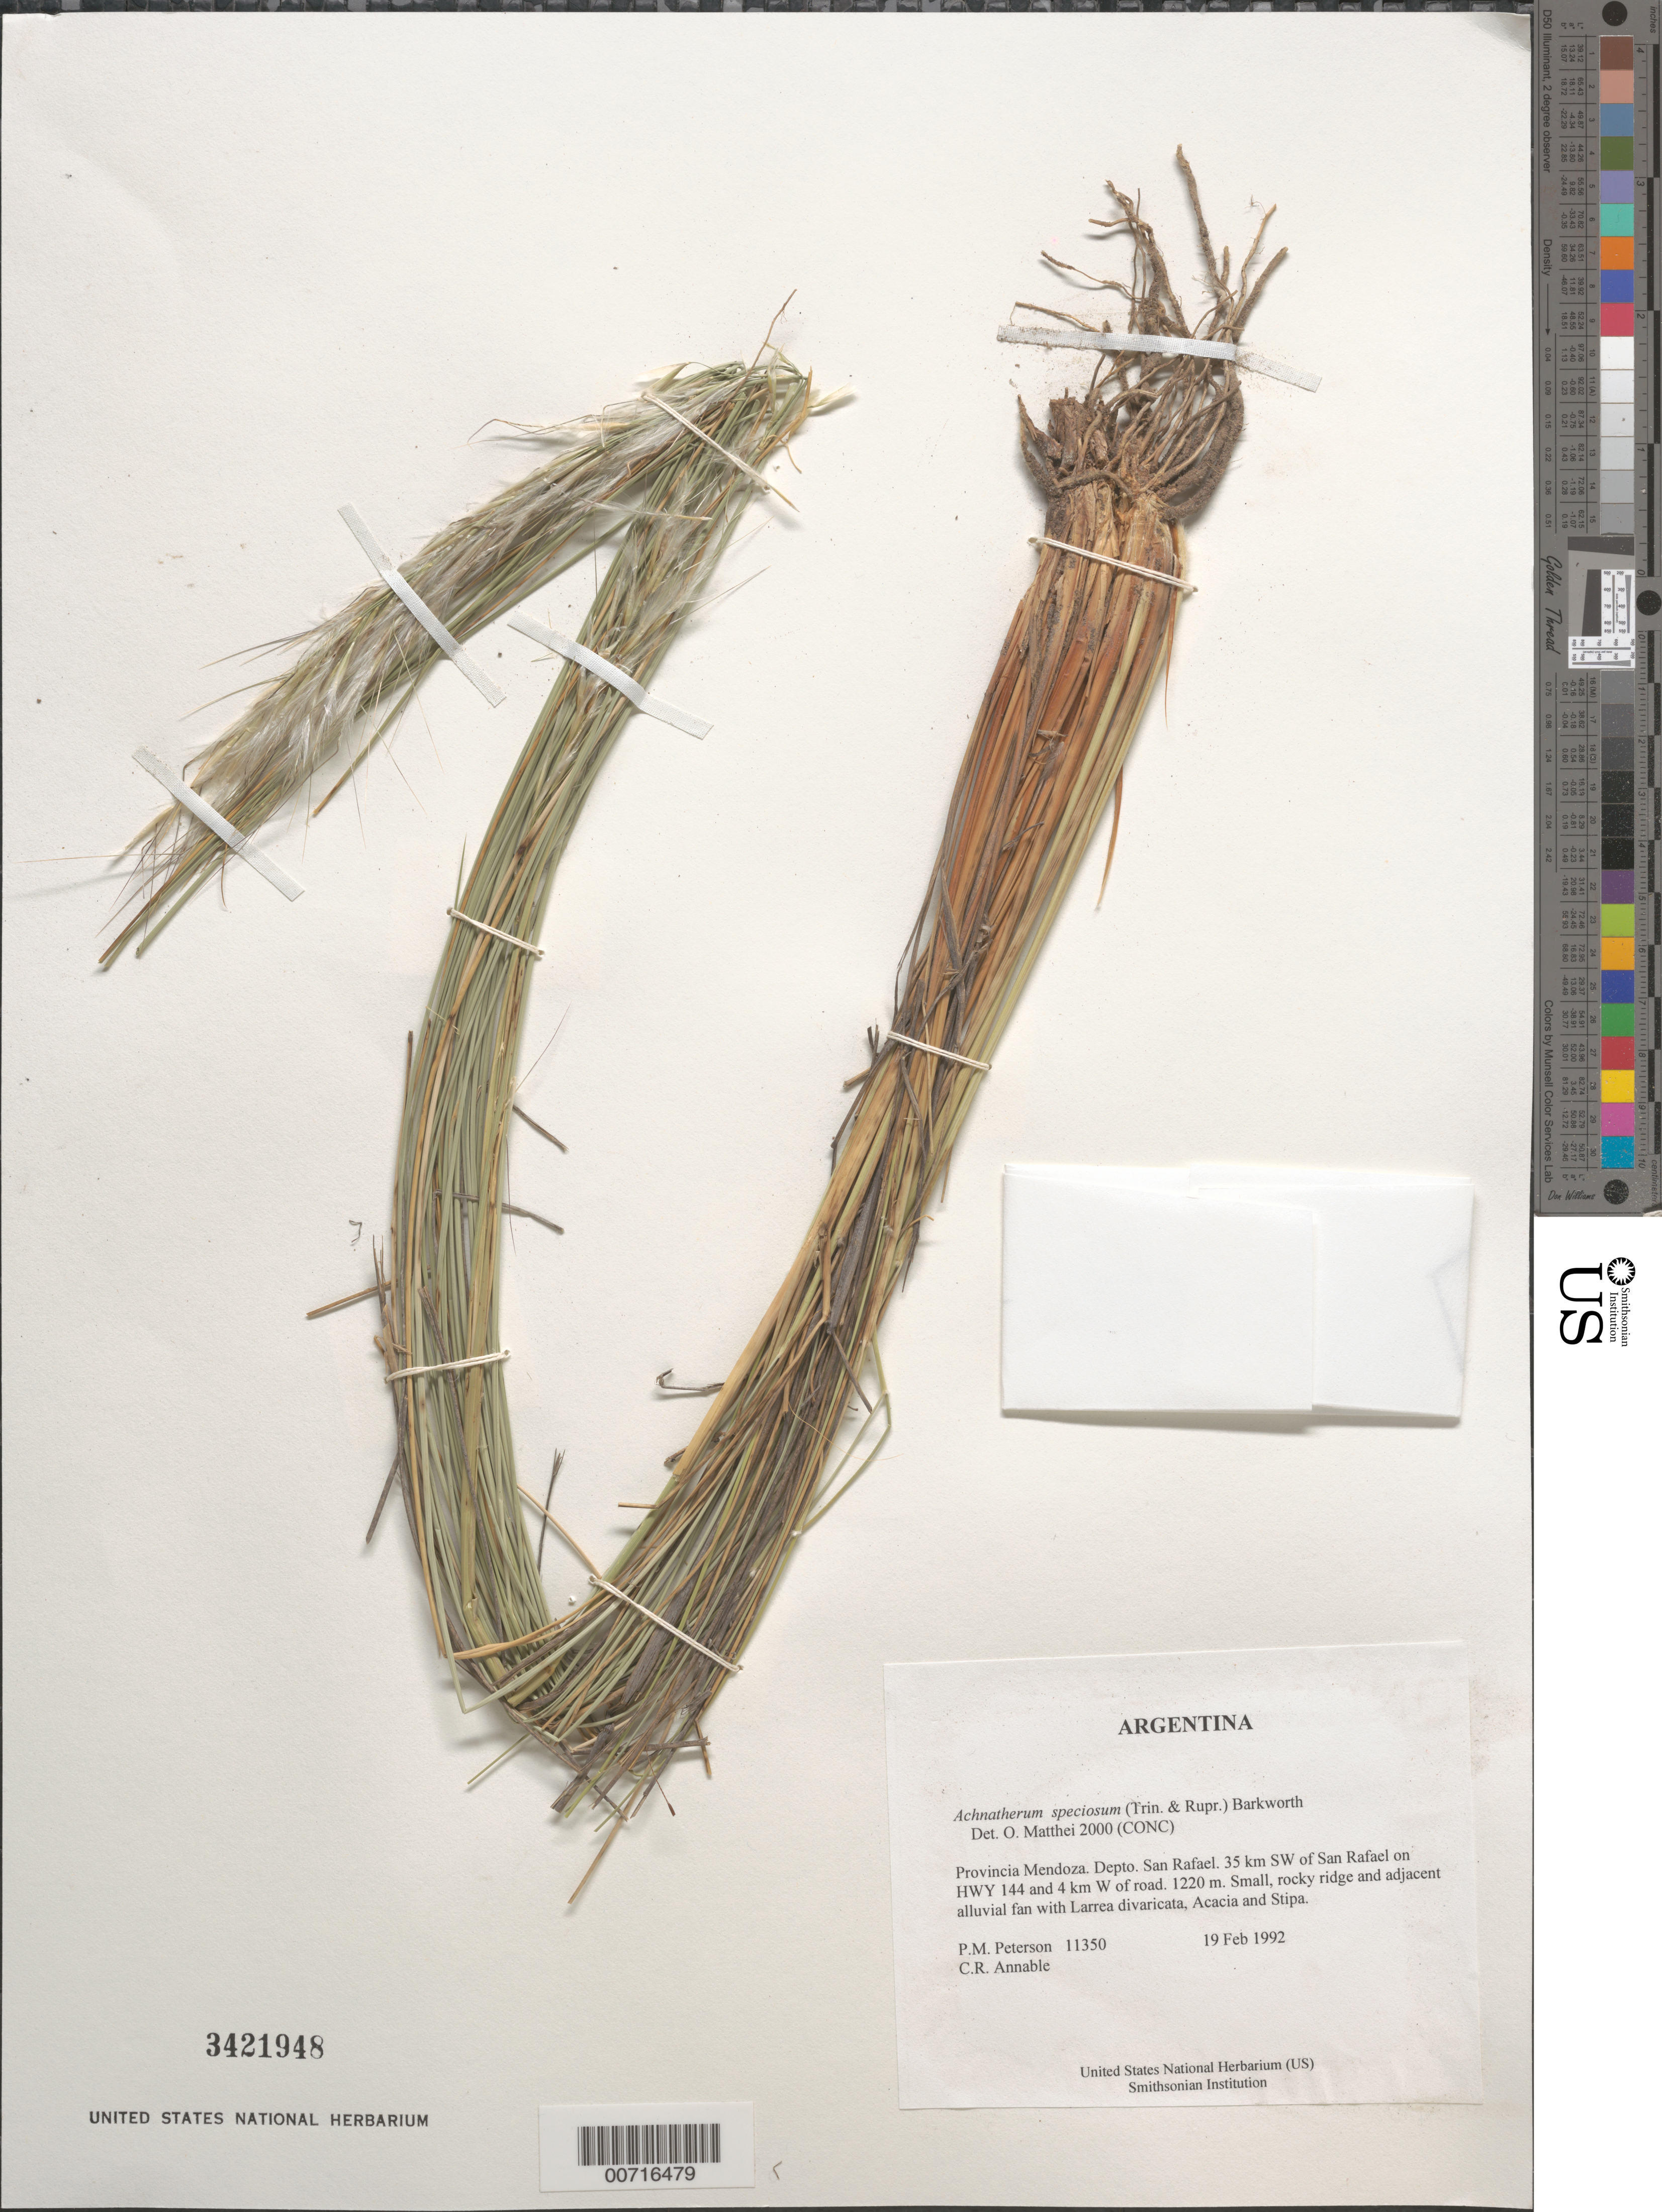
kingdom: Plantae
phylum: Tracheophyta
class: Liliopsida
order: Poales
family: Poaceae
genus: Pappostipa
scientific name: Pappostipa speciosa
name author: (Trin. & Rupr.) Romasch.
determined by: Matthei, O. R.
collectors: P. M. Peterson & C. R. Annable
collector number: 11350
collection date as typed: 19 Feb 1992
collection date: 1992-02-19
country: Argentina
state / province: Mendoza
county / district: San Rafael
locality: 35 km SW of San Rafael on HWY 144 and 4 km W of road.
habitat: Small, rocky ridge and adjacent alluvial fan with Larrea divaricata, Acacia and Stipa.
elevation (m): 1220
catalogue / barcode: US 3421948